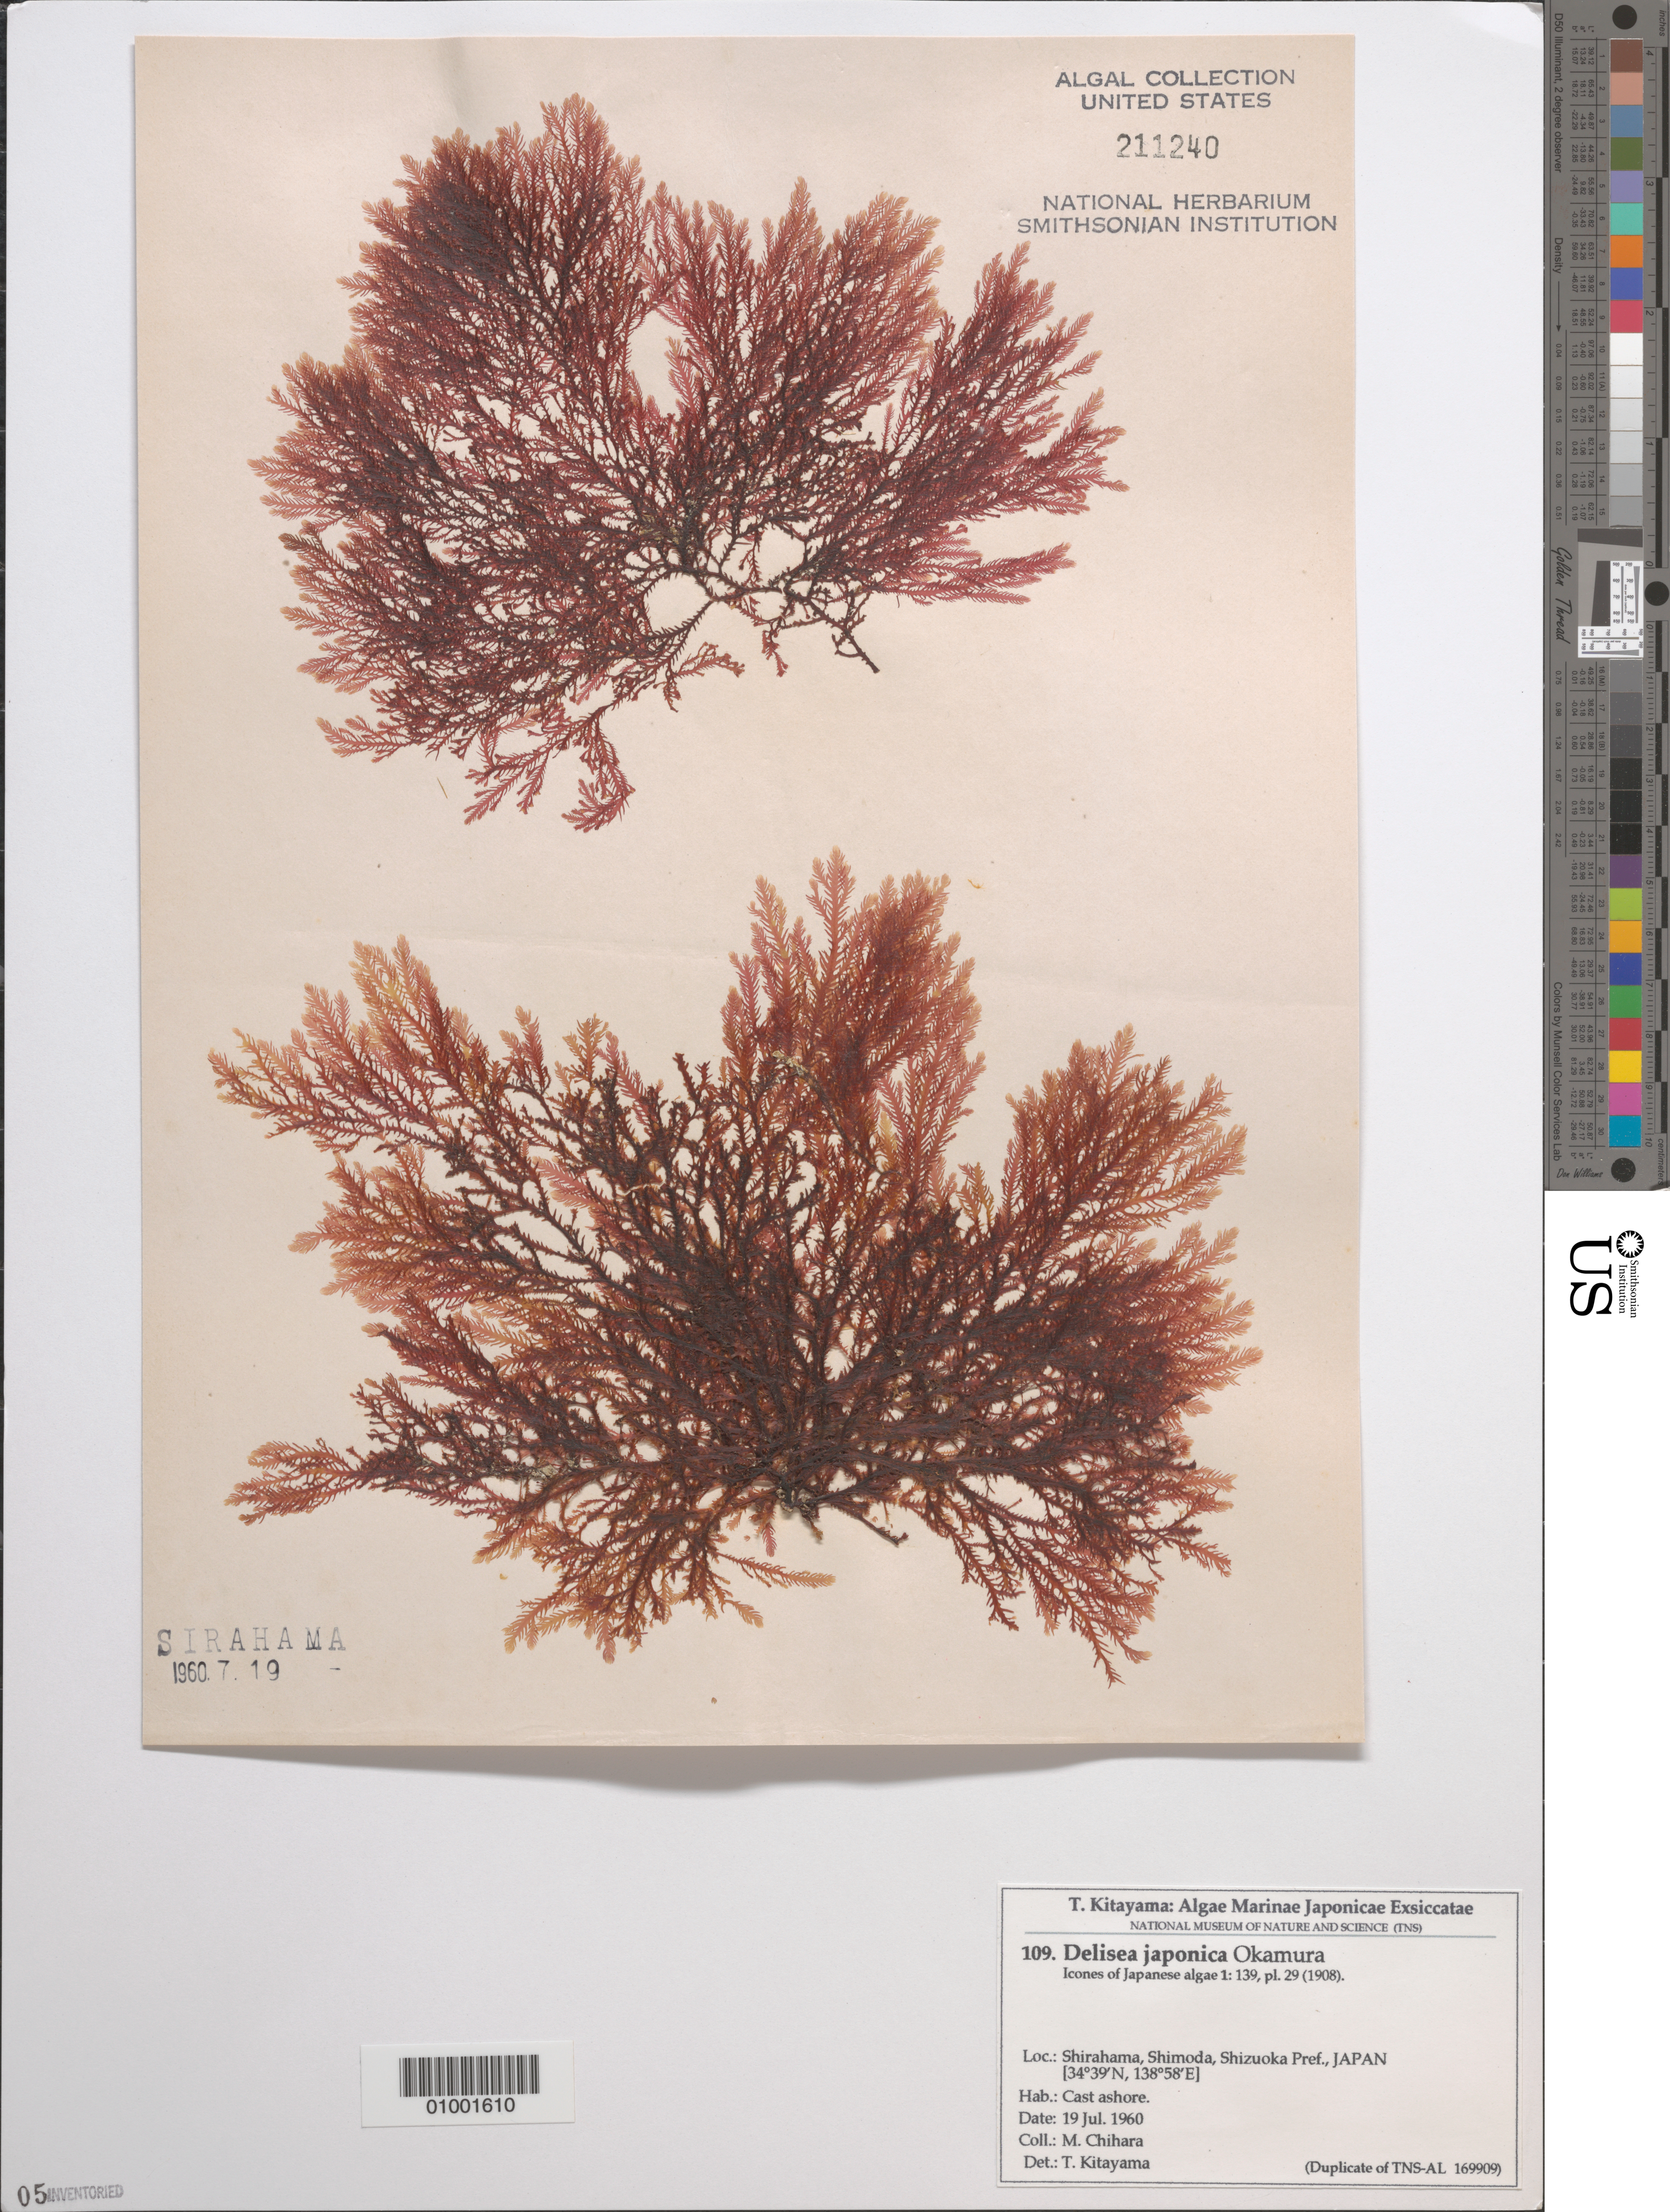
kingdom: Plantae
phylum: Rhodophyta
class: Florideophyceae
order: Bonnemaisoniales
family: Bonnemaisoniaceae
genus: Delisea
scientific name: Delisea pulchra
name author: (Grev.) Mont.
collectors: M. Chihara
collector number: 109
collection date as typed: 19 Jul 1960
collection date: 1960-07-19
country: Japan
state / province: Sizuoka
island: Honshu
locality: Shirahama, Shimoda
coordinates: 34 39'N, 138 58'E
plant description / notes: Kitayama, T., Algae Marinae Japonicae Exsiccatae, Fasc. V (Nos. 101-125)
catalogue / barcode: US 211240